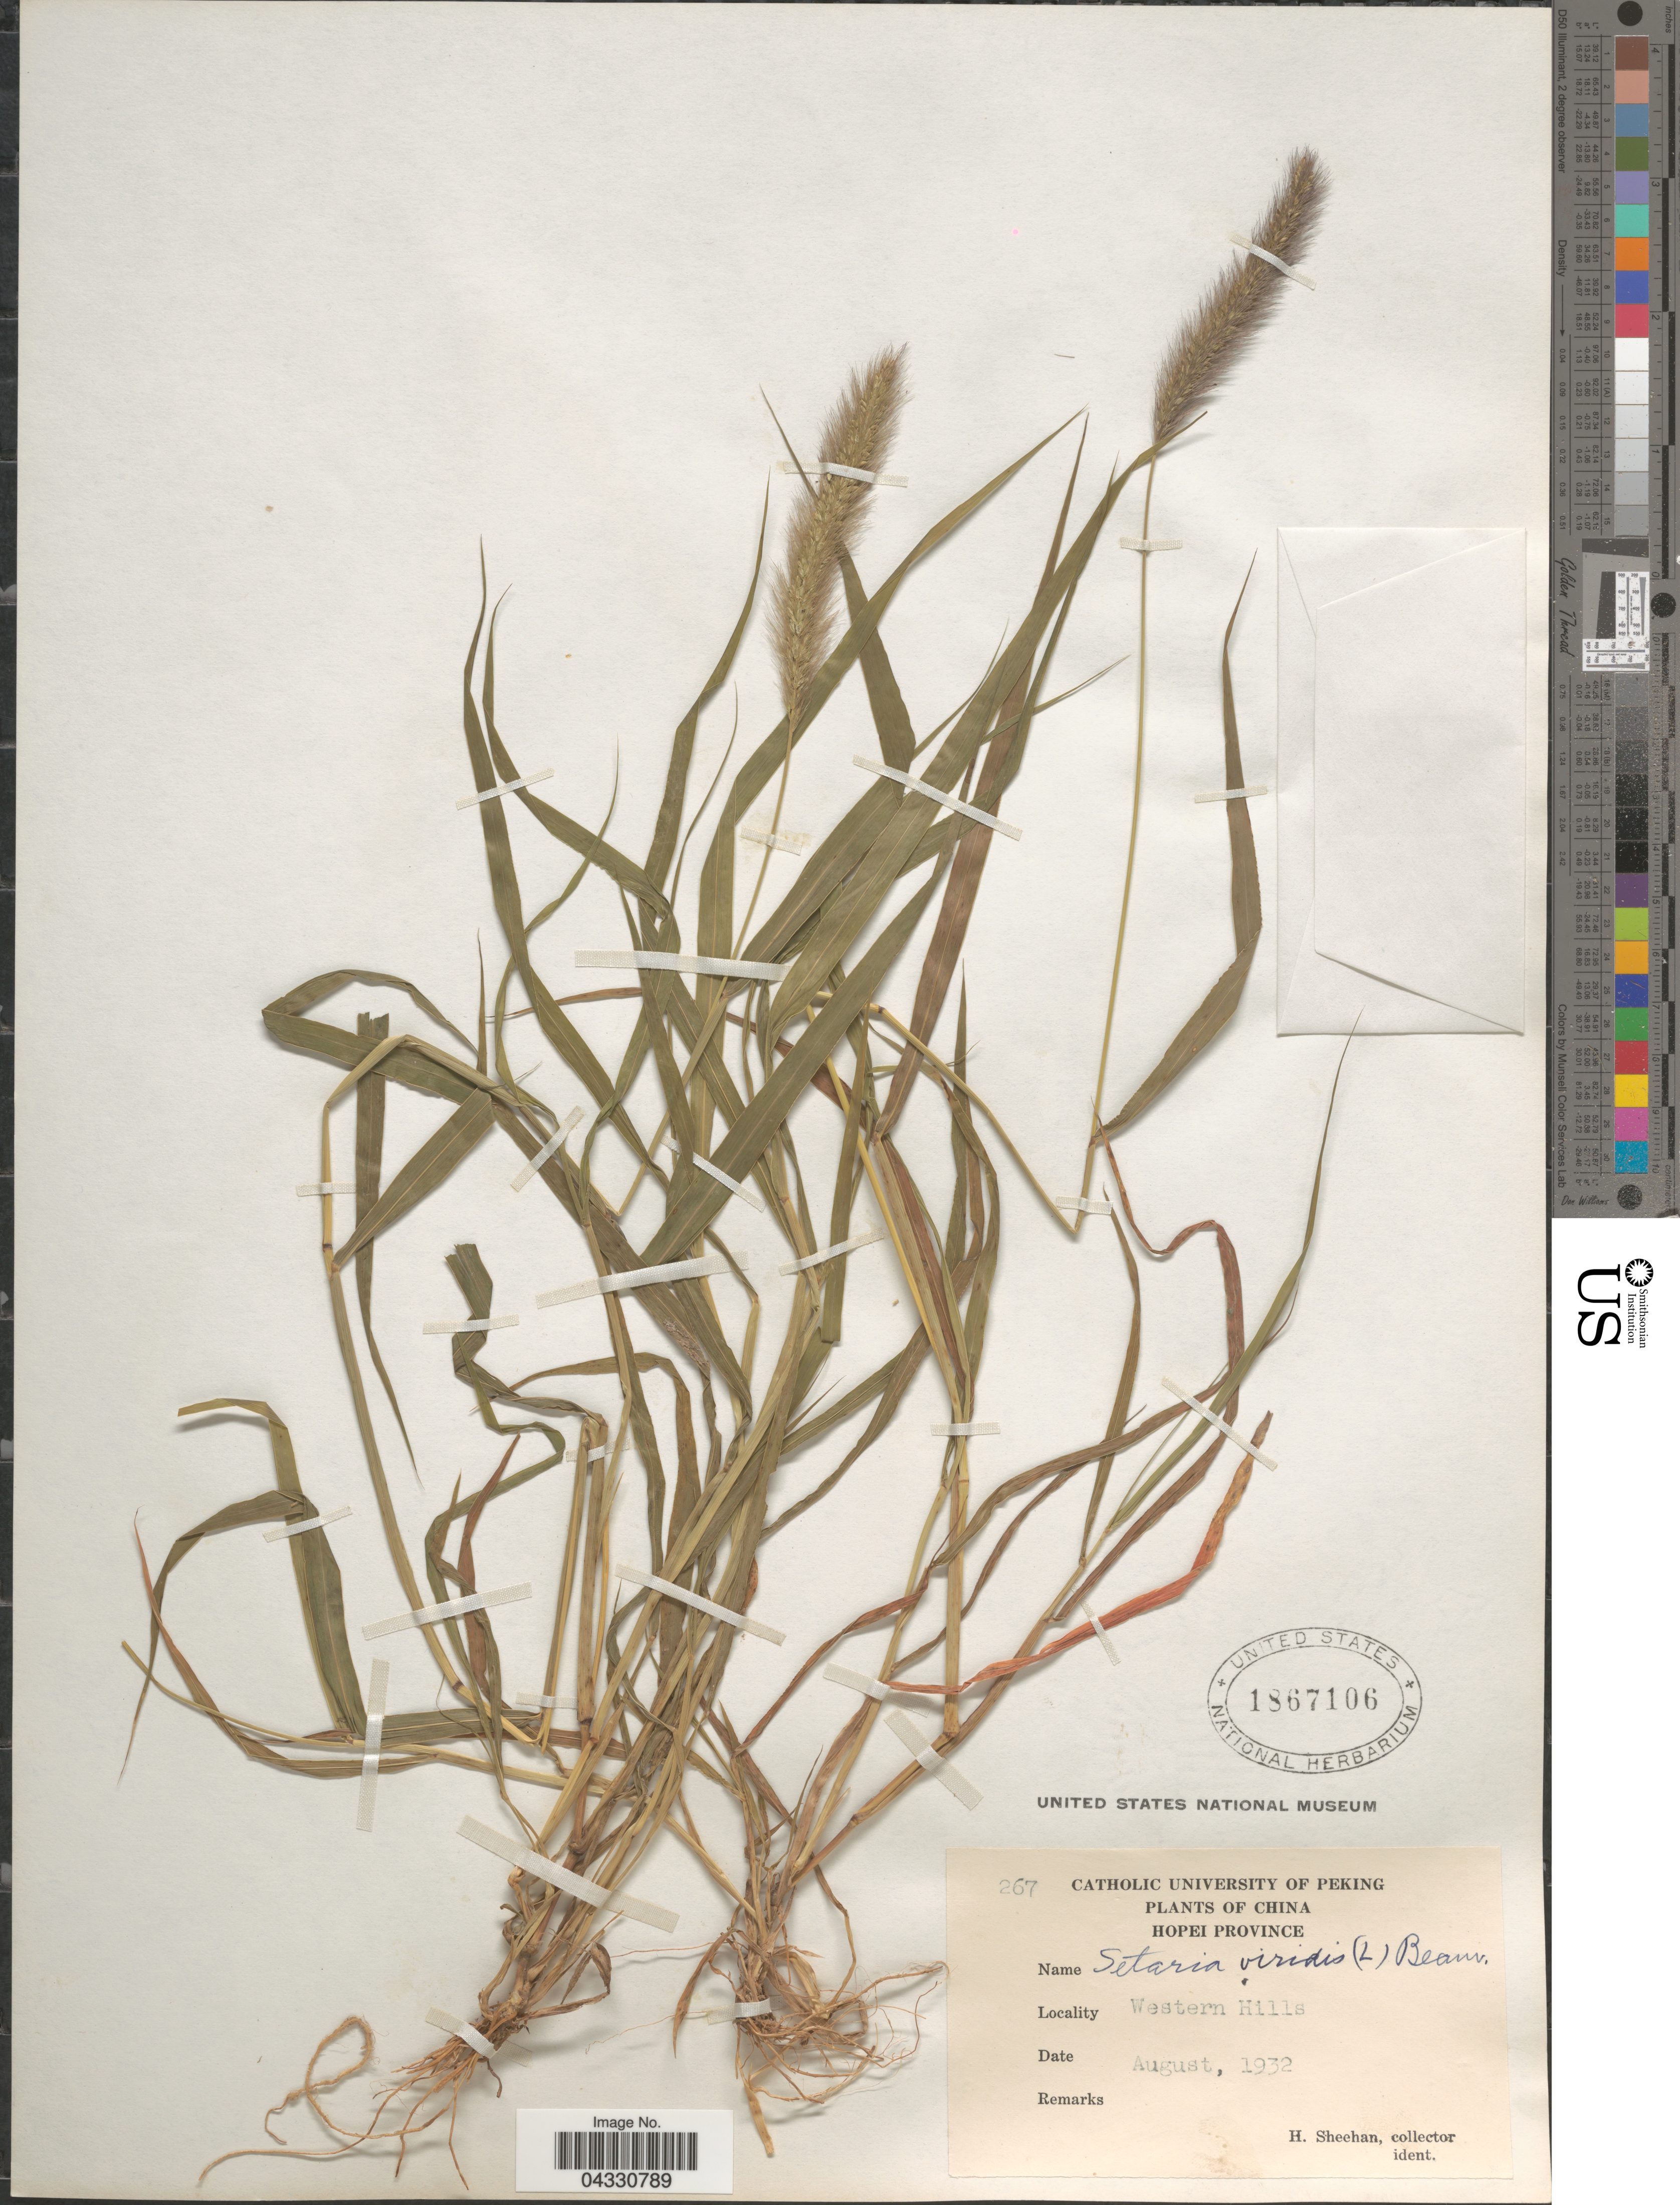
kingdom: Plantae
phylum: Tracheophyta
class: Liliopsida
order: Poales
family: Poaceae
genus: Setaria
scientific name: Setaria viridis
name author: (L.) P. Beauv.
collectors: H. Sheehan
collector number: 267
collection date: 1932-08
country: China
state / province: Hebei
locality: Hopei Island. Western Hills.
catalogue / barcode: US 1867106